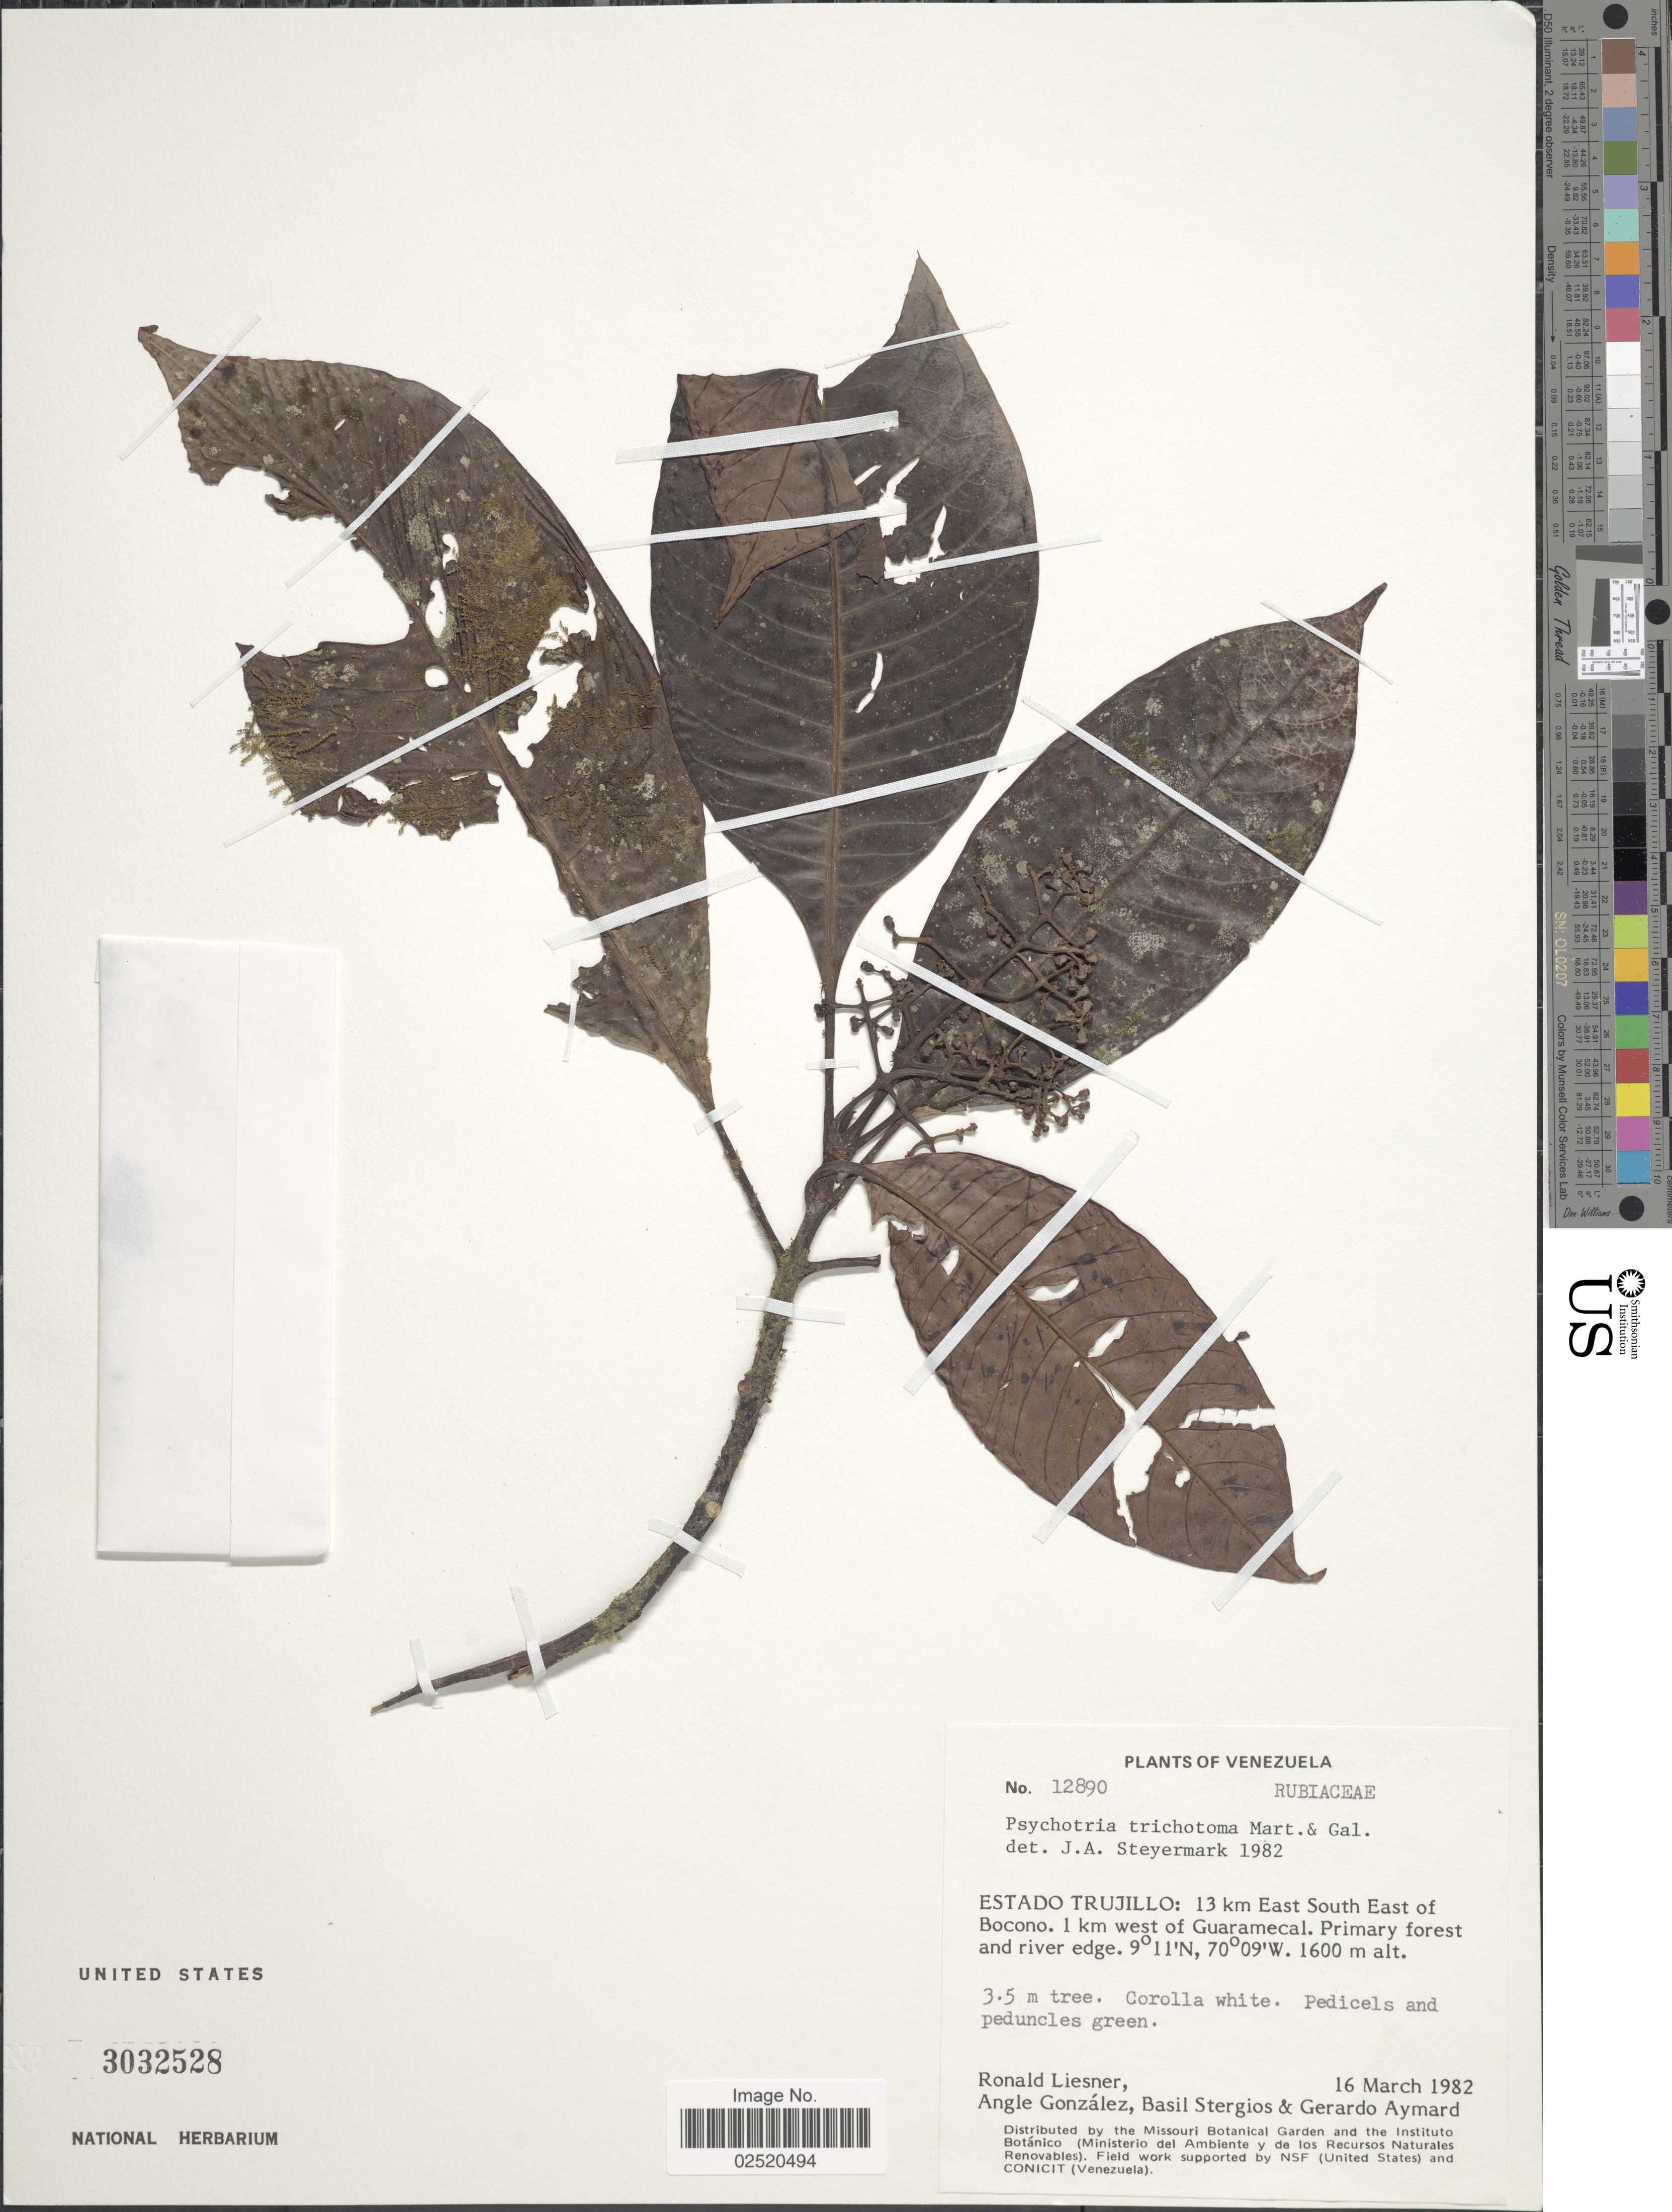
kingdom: Plantae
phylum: Tracheophyta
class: Magnoliopsida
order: Gentianales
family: Rubiaceae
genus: Psychotria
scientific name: Psychotria trichotoma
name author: M. Martens & Galeotti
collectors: R. L. Liesner, A. C. González, B. G. Stergios & G. A. Aymard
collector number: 12890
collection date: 1982-03-16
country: Venezuela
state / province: Trujillo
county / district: Boconó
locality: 13 km ESE of Boconó, 1 km W of Guaramacal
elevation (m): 1600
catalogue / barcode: US 3032528